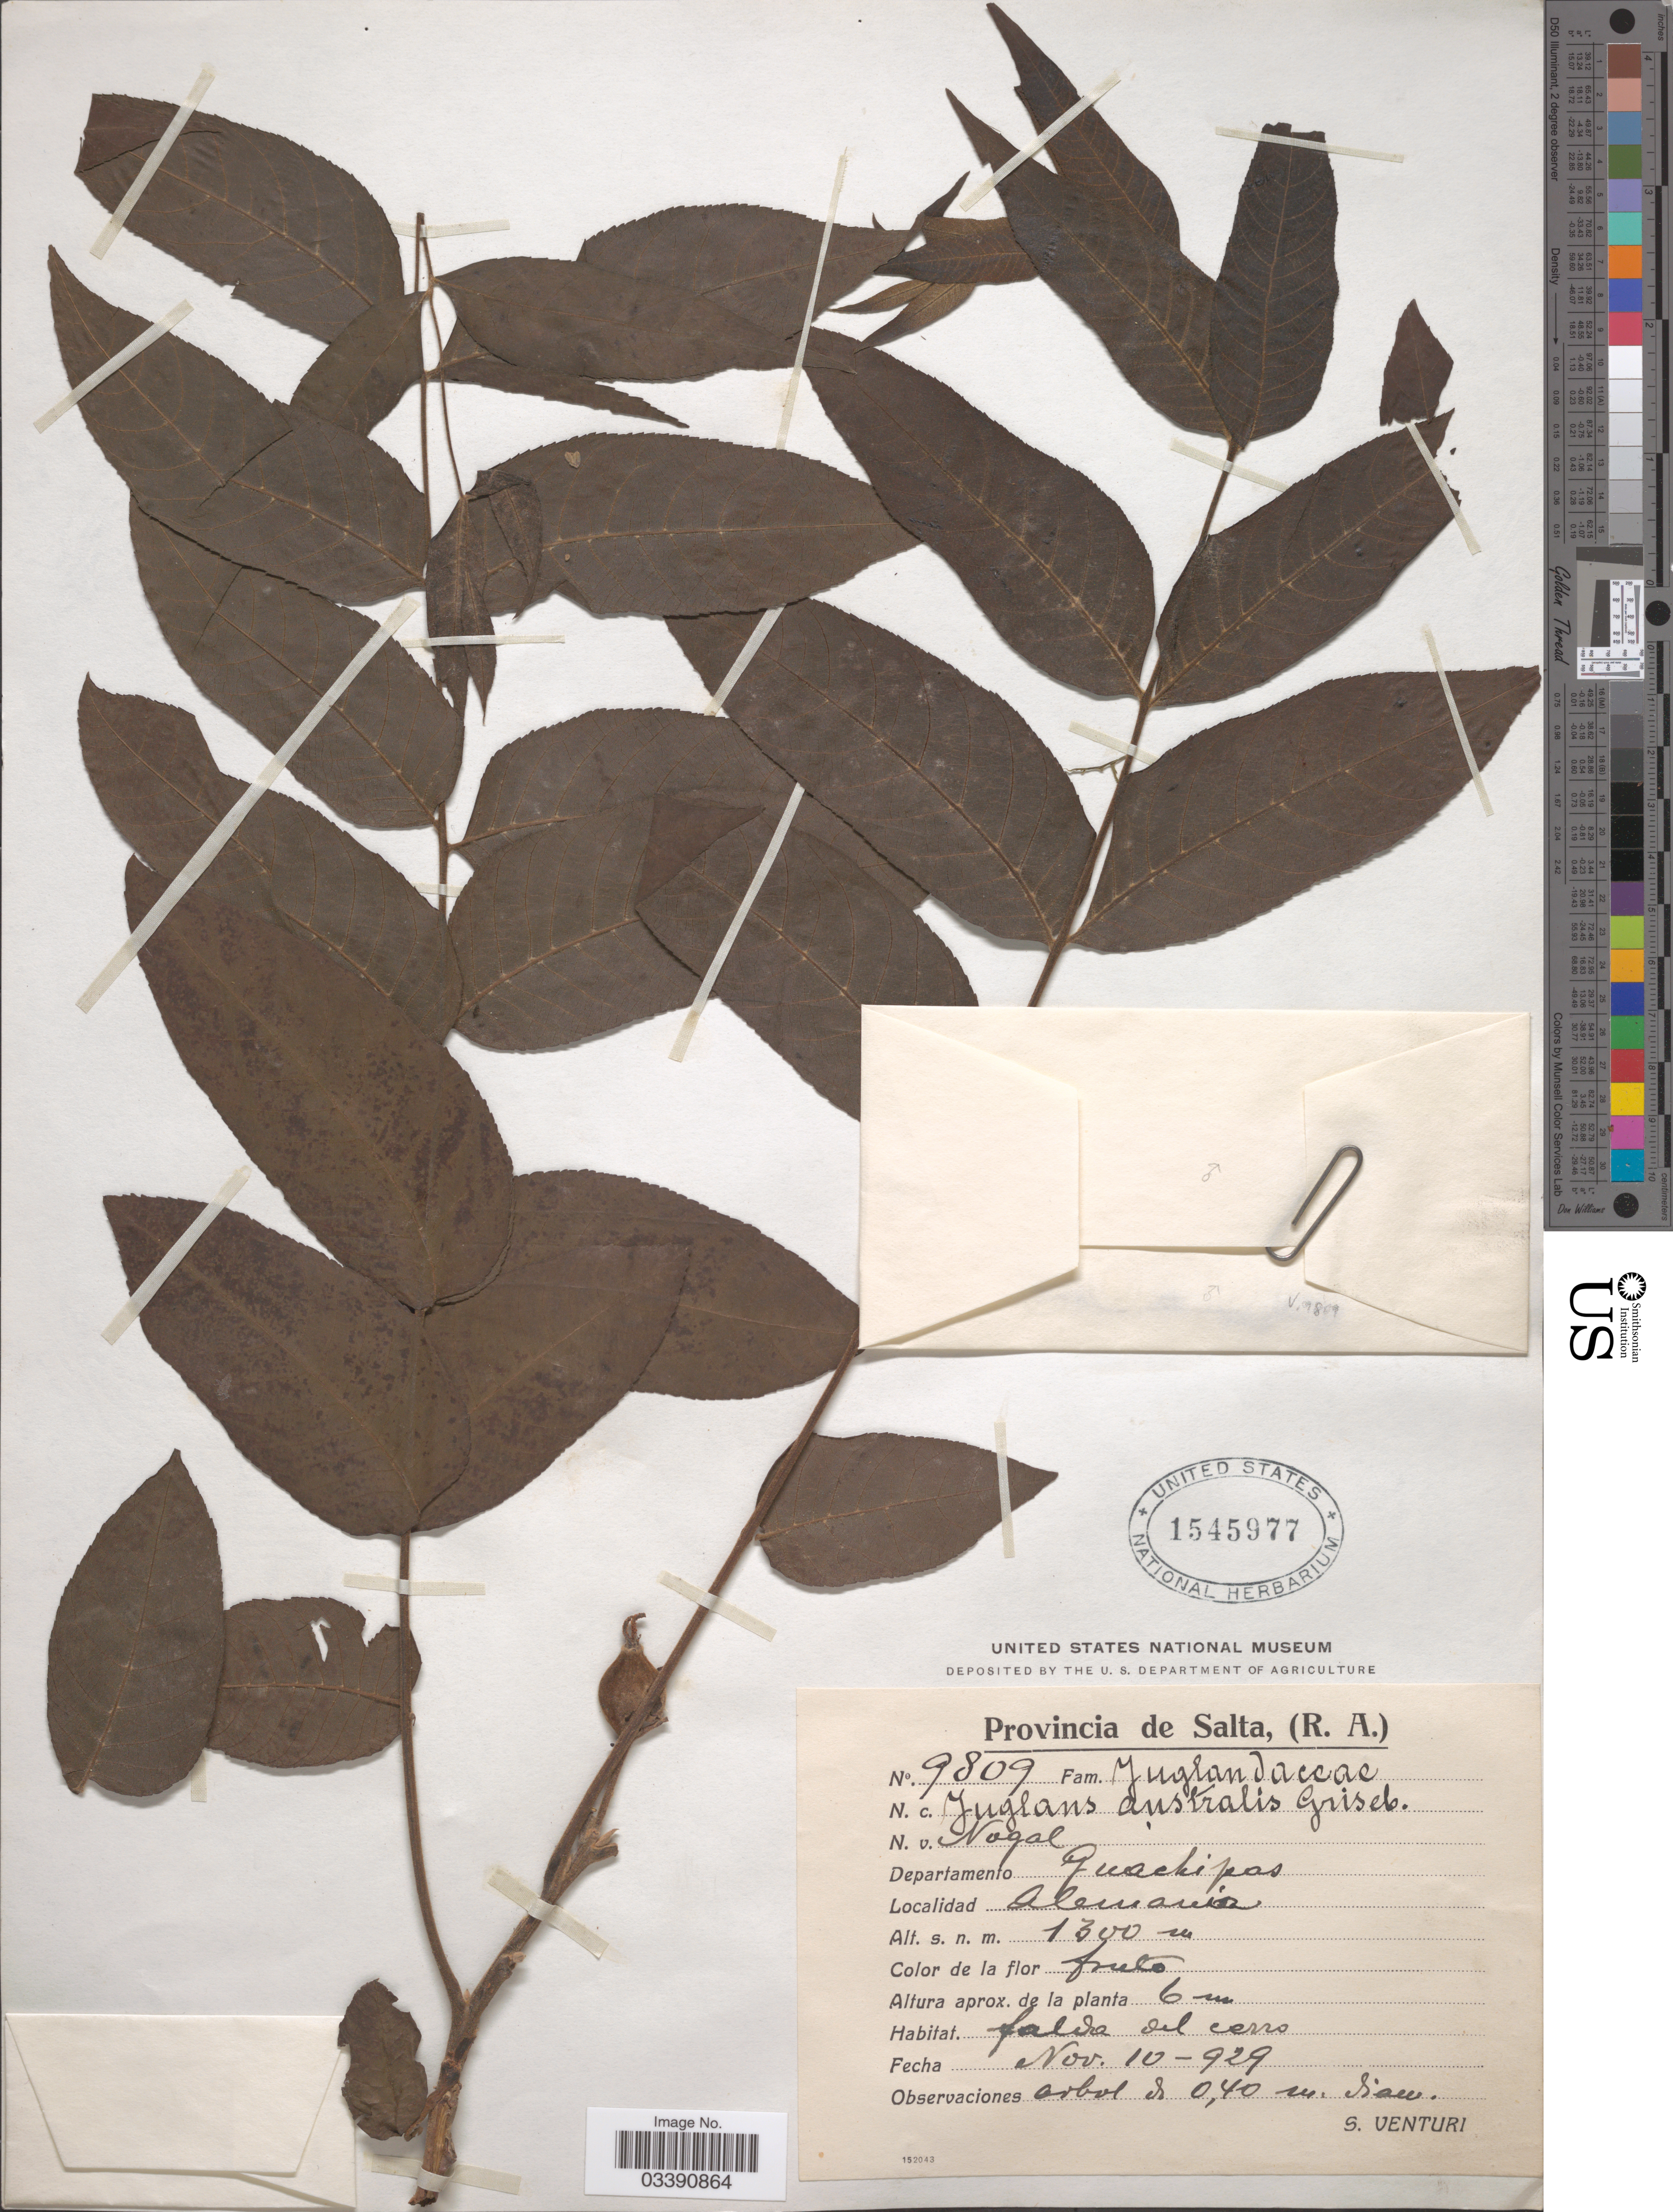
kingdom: Plantae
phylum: Tracheophyta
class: Magnoliopsida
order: Fagales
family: Juglandaceae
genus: Juglans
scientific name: Juglans australis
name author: Griseb.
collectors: S. Venturi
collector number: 9809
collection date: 1929-11-10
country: Argentina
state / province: Salta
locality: Departamento Guachipas. Alemania.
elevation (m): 1300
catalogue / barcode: US 1545977